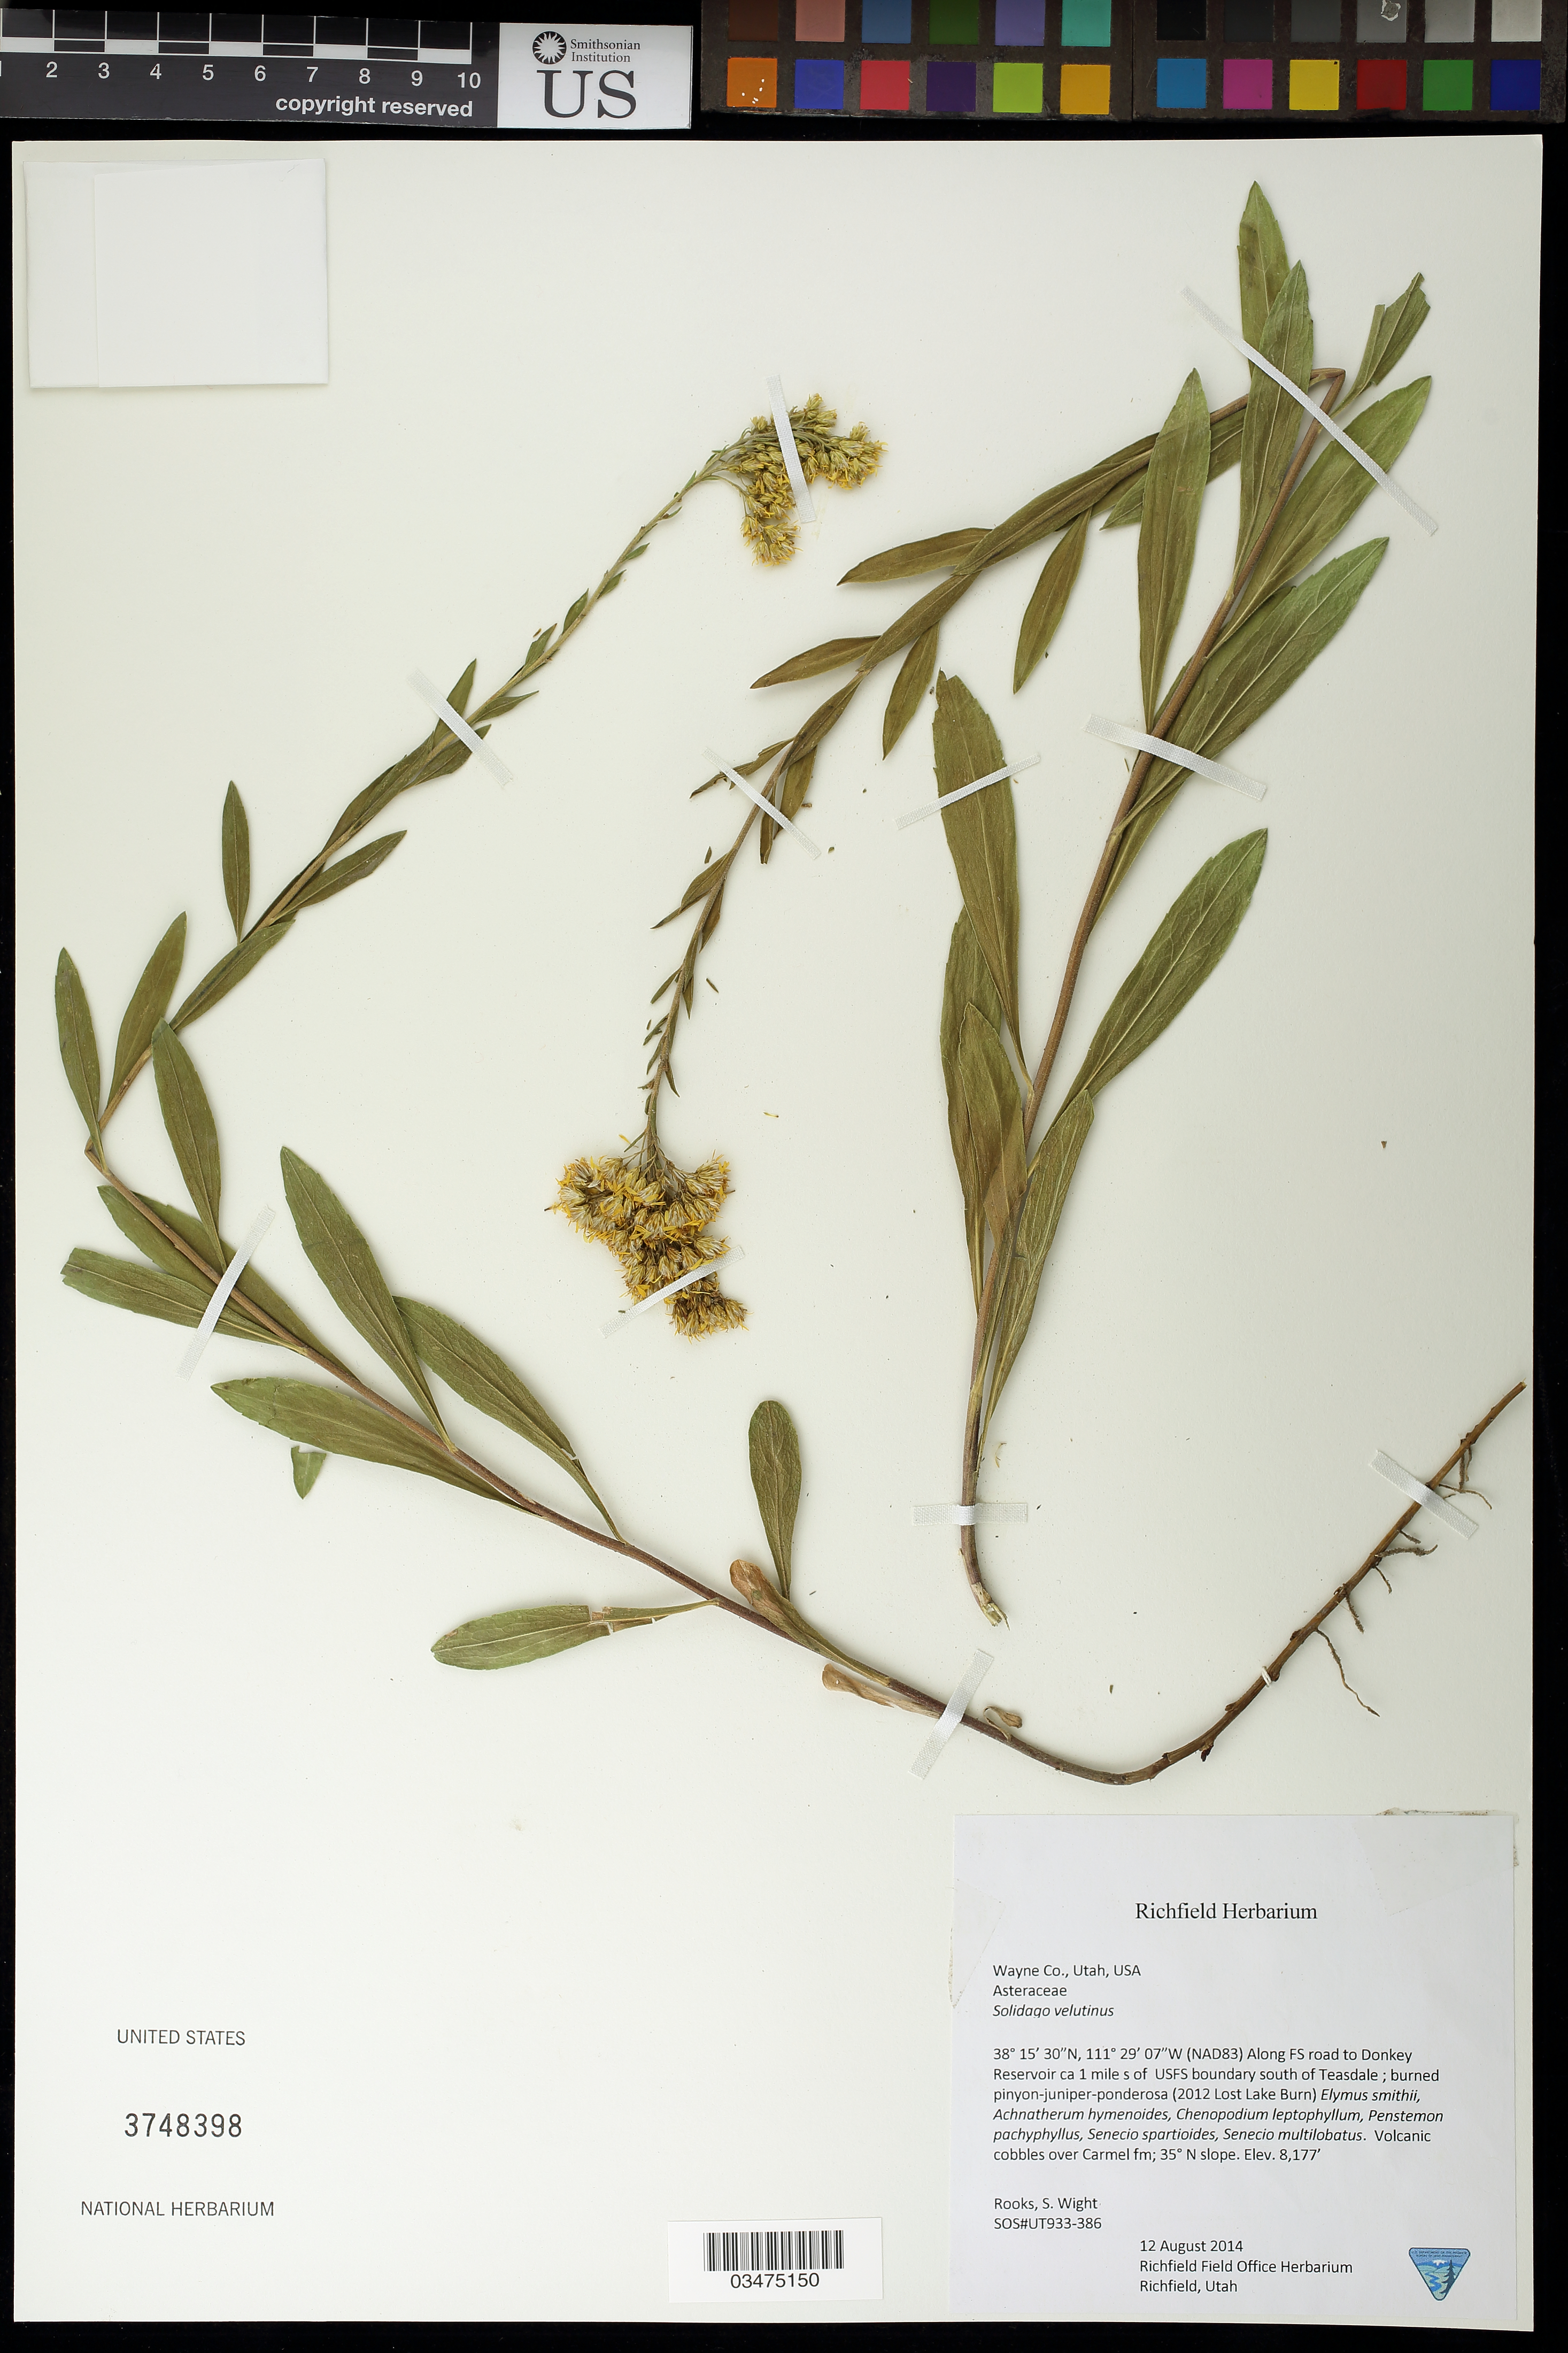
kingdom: Plantae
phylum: Tracheophyta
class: Magnoliopsida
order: Asterales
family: Asteraceae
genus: Solidago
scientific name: Solidago velutina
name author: DC.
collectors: -. Rooks & S. Wight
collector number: UT933-386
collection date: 2014-08-12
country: United States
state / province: Utah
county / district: Wayne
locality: Along FS road to Donkey Reservoir, 1 mi. S of USFS boundary S of Teasdale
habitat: Volcanic cobbles over Carmel fm. Burned pinyon-juniper ponderosa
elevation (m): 2492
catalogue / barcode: US 3748398